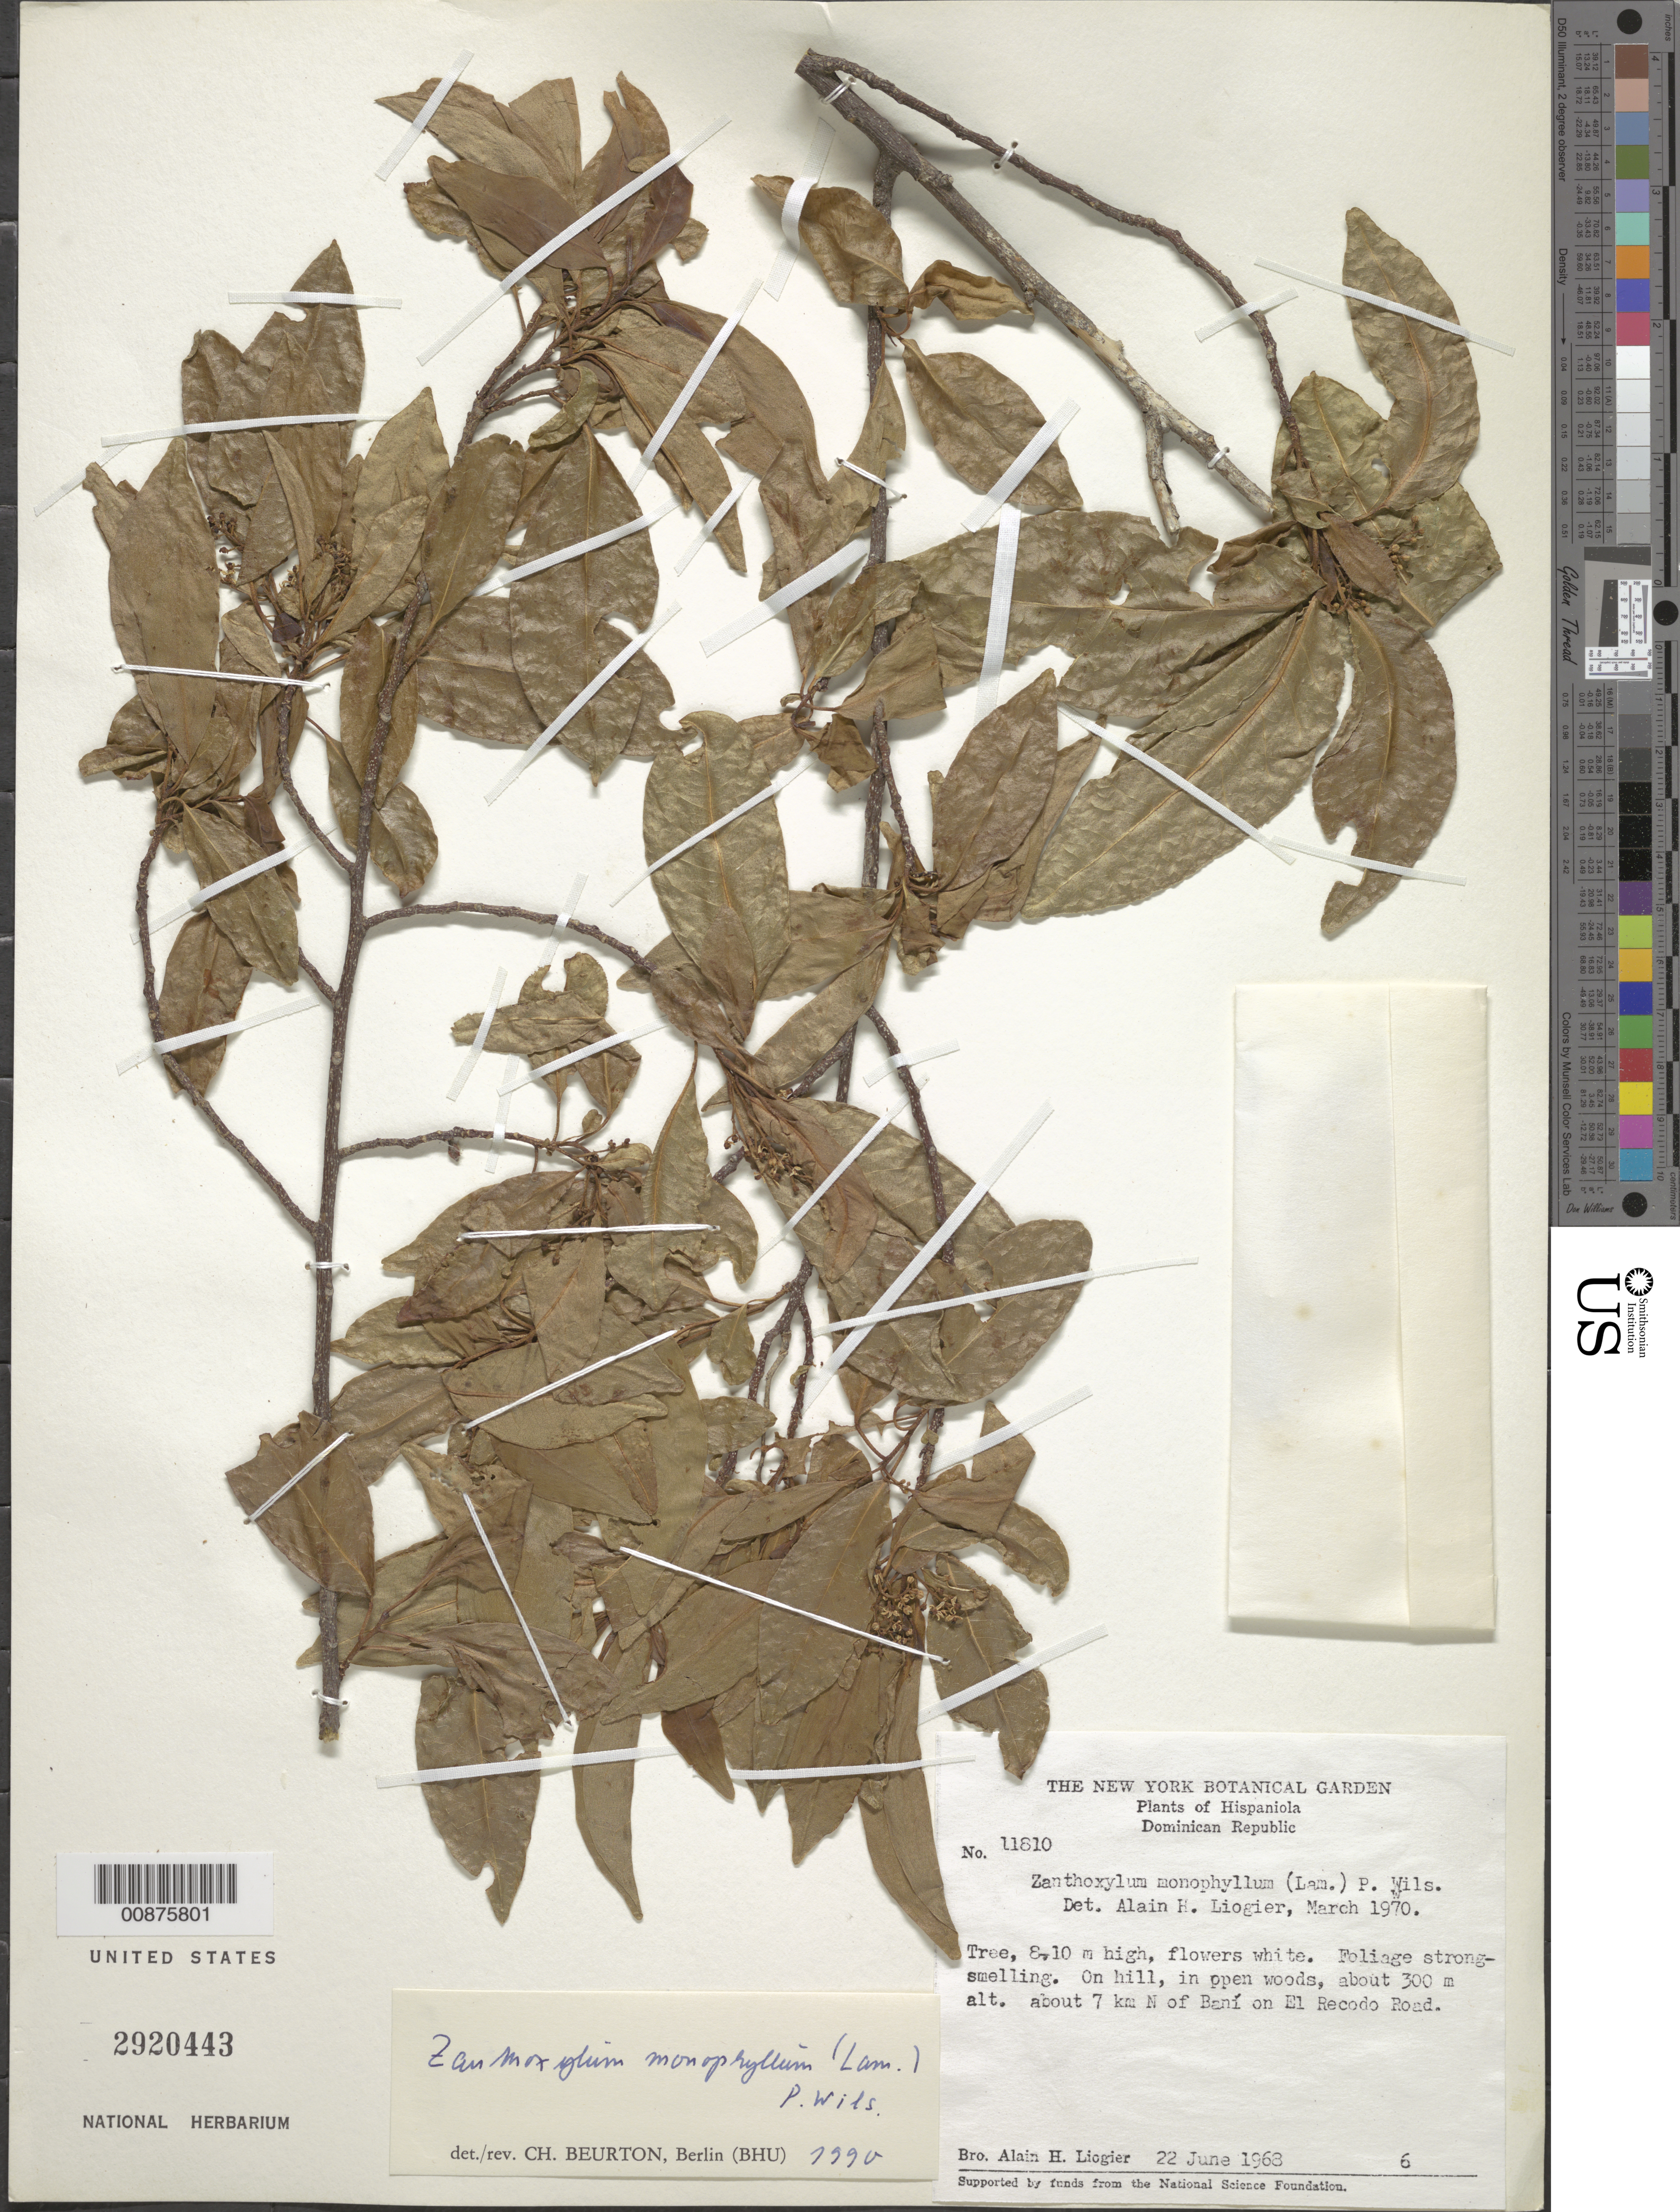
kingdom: Plantae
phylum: Tracheophyta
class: Magnoliopsida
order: Sapindales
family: Rutaceae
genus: Zanthoxylum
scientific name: Zanthoxylum monophyllum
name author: (Lam.) P. Wilson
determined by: Beurton, C.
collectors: A. H. Liogier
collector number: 11810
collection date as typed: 22 Jun 1968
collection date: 1968-06-22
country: Dominican Republic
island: Hispaniola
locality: About 7 km N of Baní on El Recodo Road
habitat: On hill, in open woods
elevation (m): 300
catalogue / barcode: US 2920443